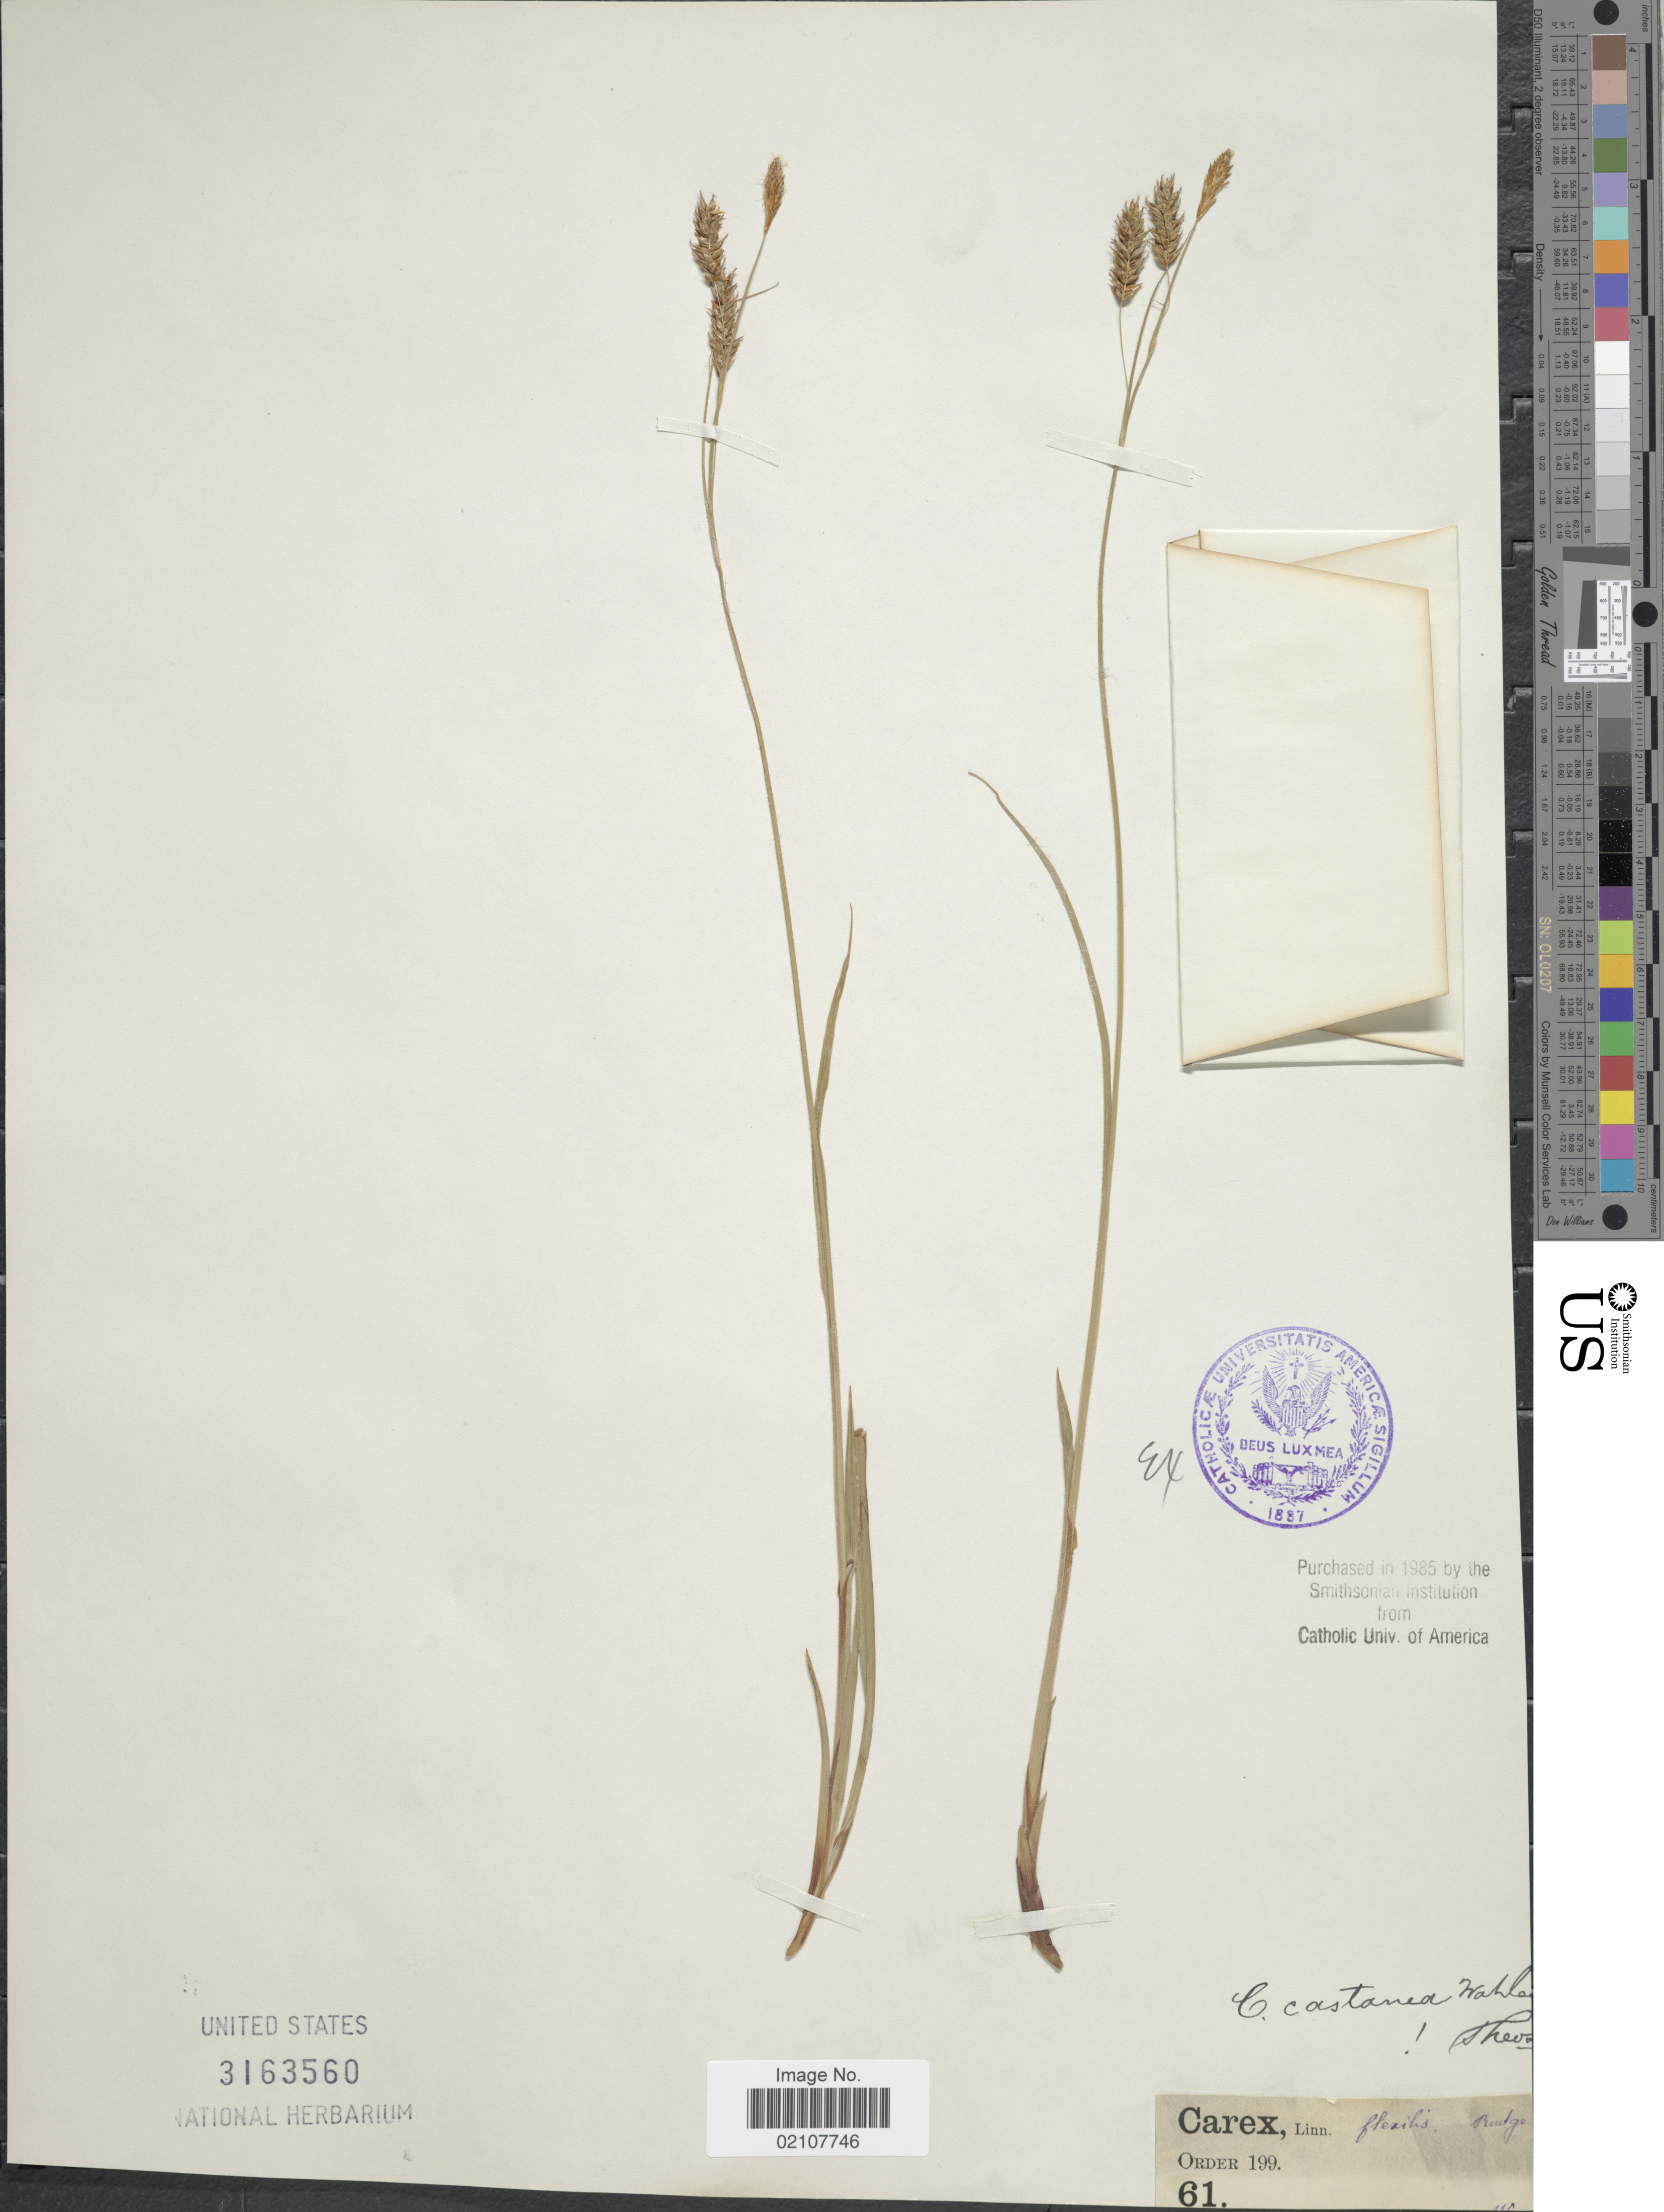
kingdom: Plantae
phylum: Tracheophyta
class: Liliopsida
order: Poales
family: Cyperaceae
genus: Carex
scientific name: Carex castanea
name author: Wahlenb.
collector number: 61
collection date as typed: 199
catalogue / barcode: US 3163560